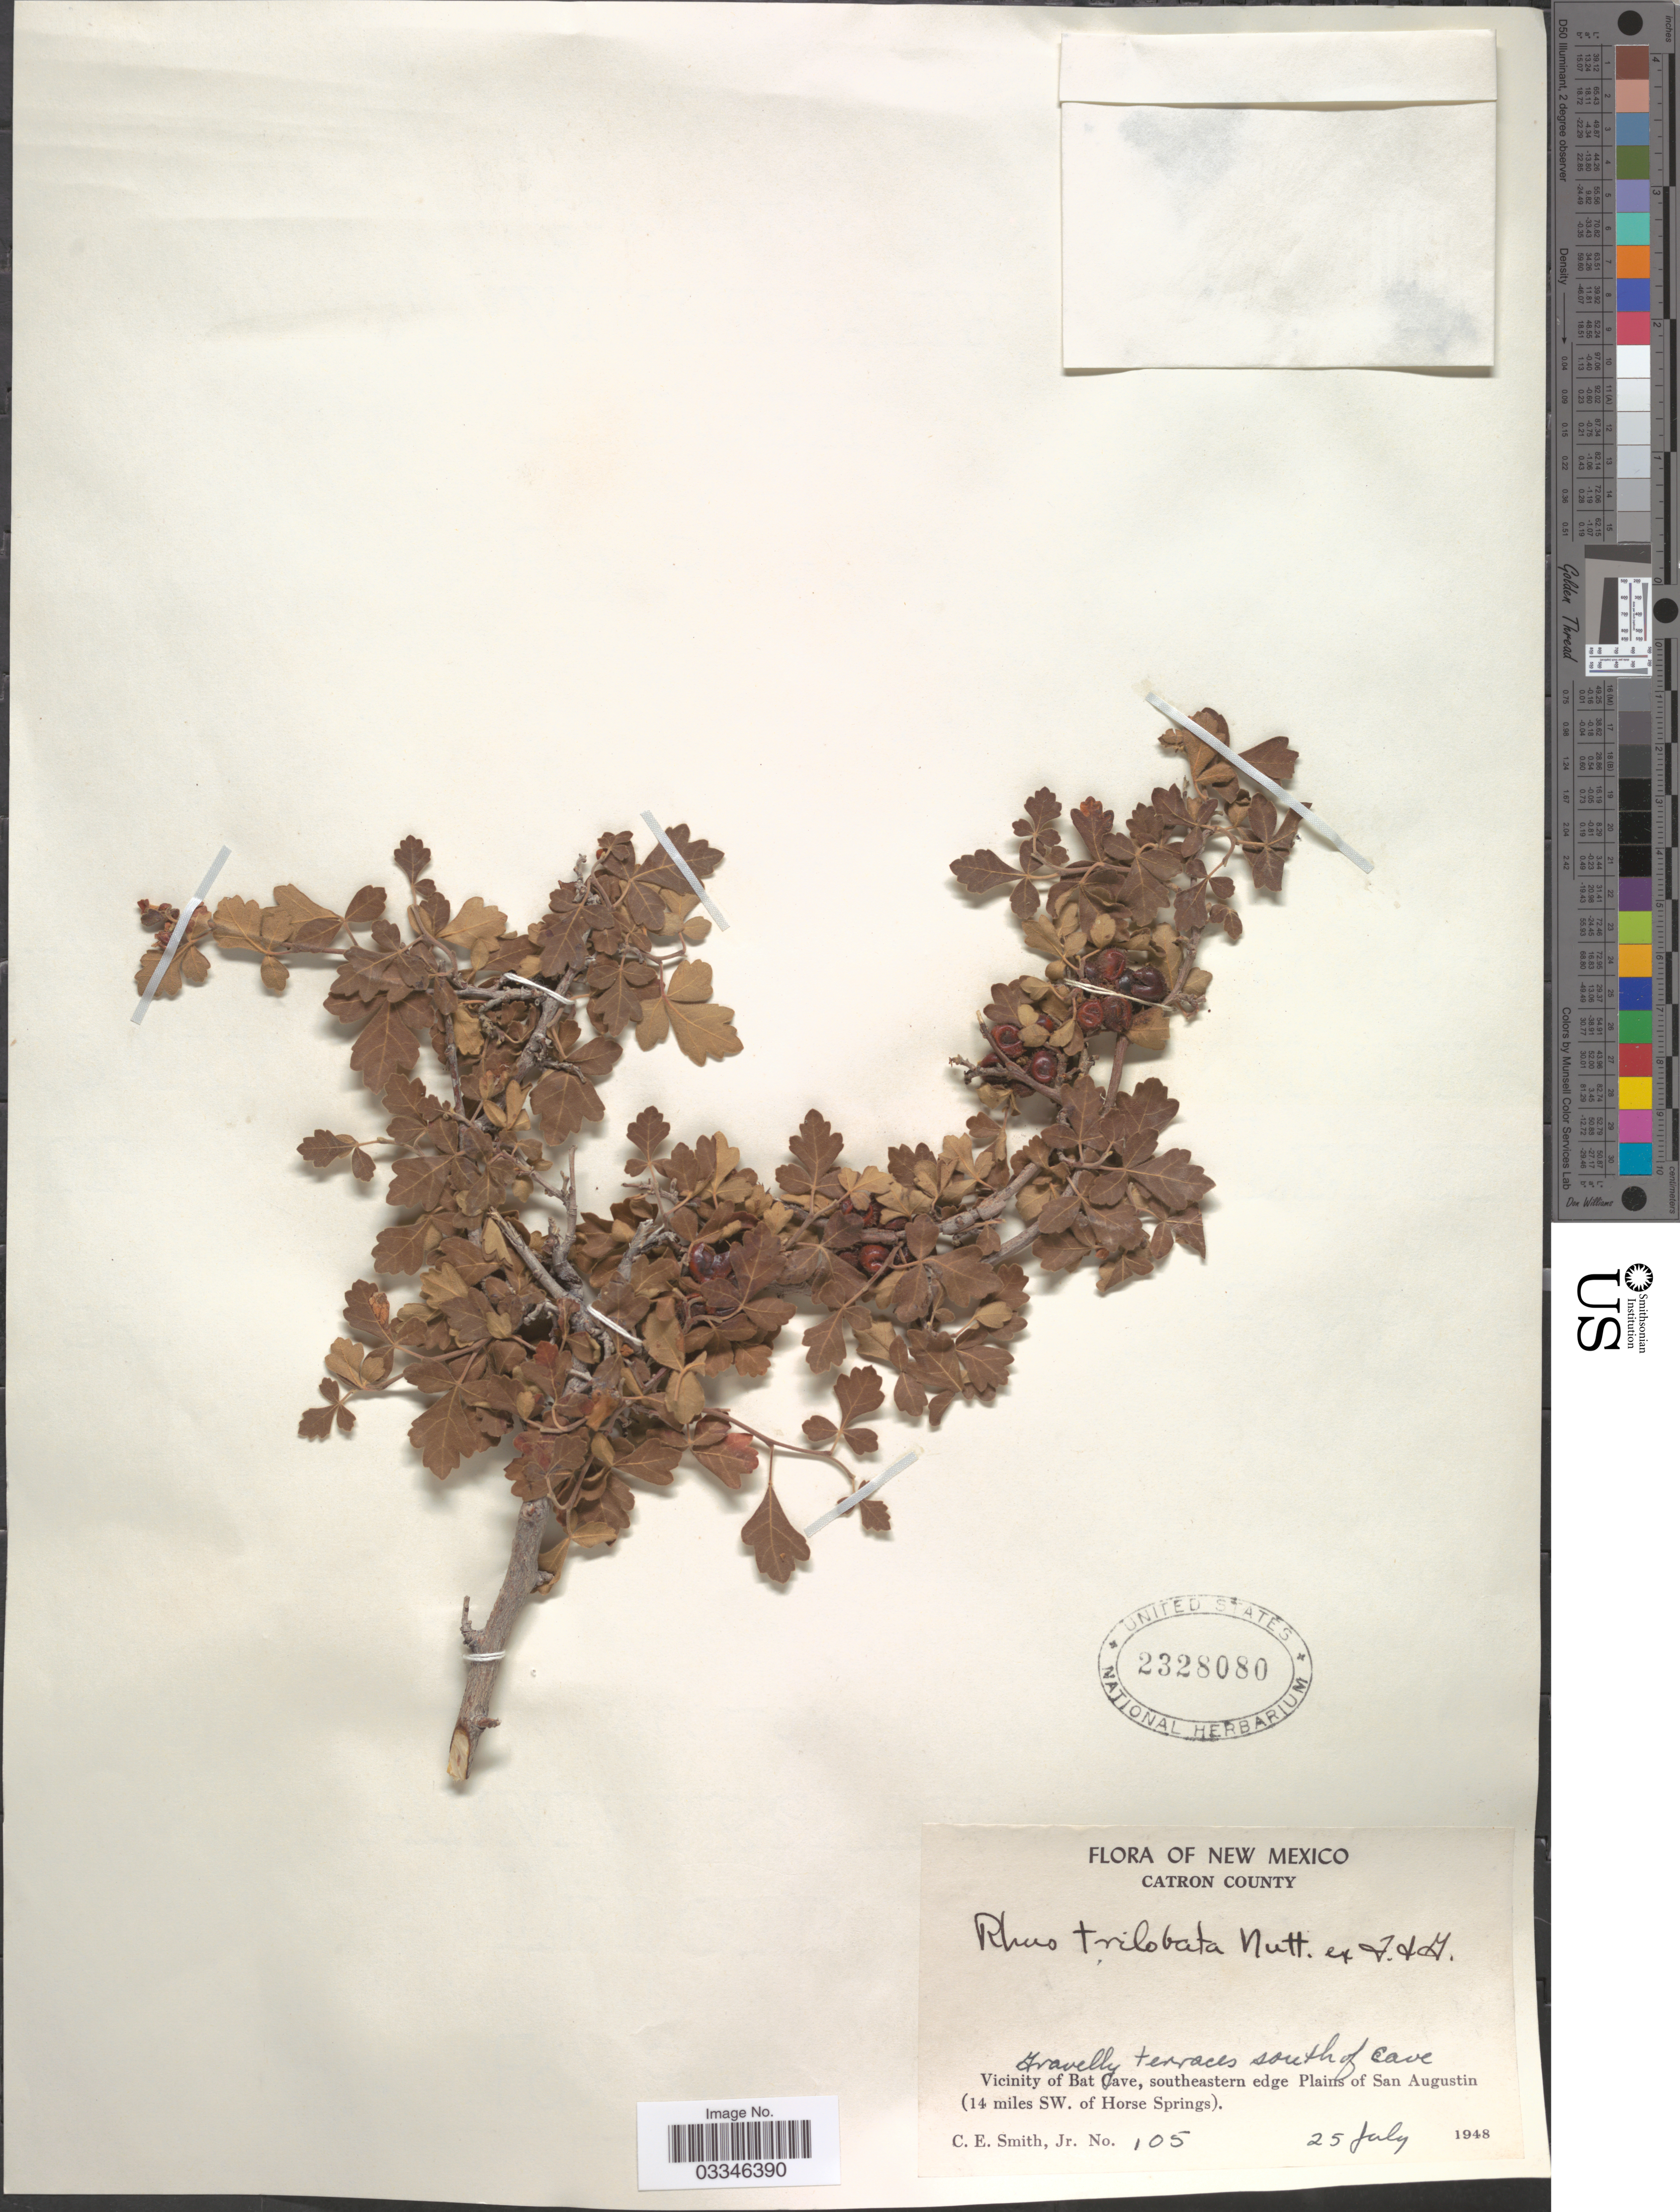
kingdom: Plantae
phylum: Tracheophyta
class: Magnoliopsida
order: Sapindales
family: Anacardiaceae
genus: Rhus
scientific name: Rhus trilobata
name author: Nutt.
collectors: C. E. Smith Jr.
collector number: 105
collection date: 1948-07-25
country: United States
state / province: New Mexico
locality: Catron County. Gravelly terraces south of cave. Vicinity of Bat Cave, southeastern edge Plains of San Augustin (14 miles SW. of Horse Springs).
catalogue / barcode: US 2328080